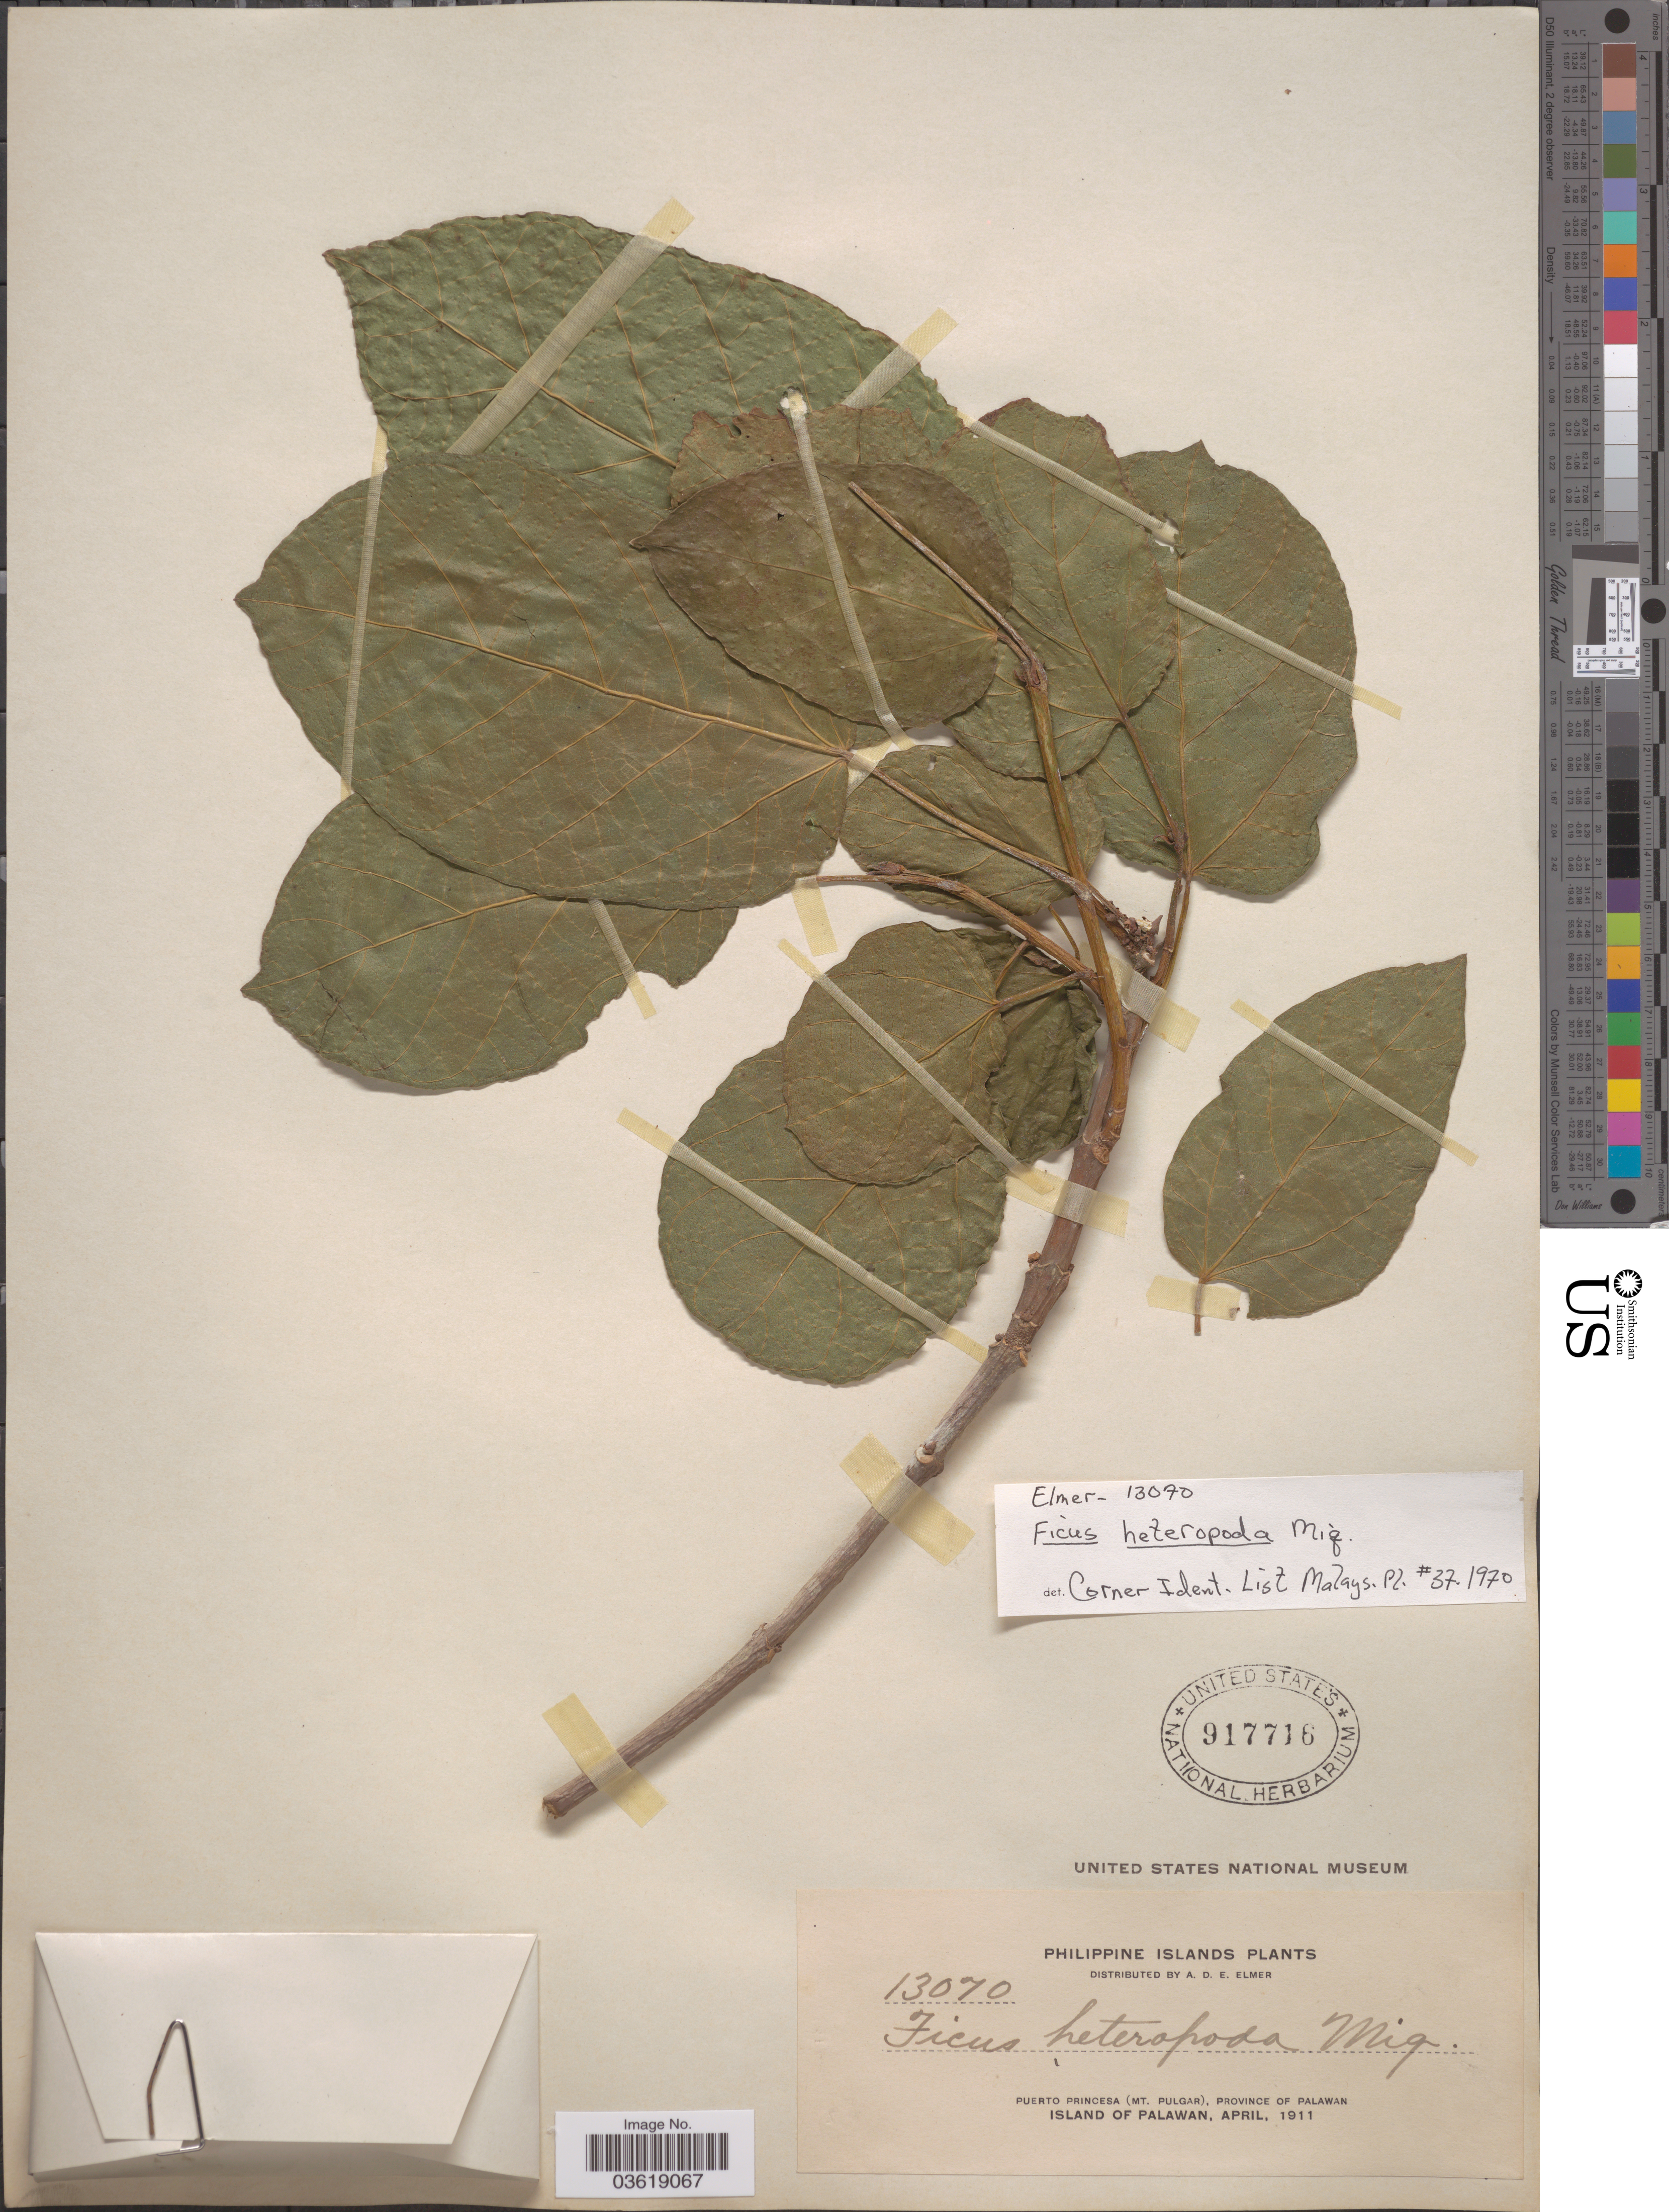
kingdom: Plantae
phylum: Tracheophyta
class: Magnoliopsida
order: Rosales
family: Moraceae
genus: Ficus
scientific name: Ficus heteropoda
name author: Miq.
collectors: A. D. E. Elmer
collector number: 13070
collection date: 1911-04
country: Philippines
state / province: Mimaropa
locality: Philippine Islands. Puerto Princesa (Mt. Pulgar), Province of Palawan. Island of Palawan.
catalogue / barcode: US 917716